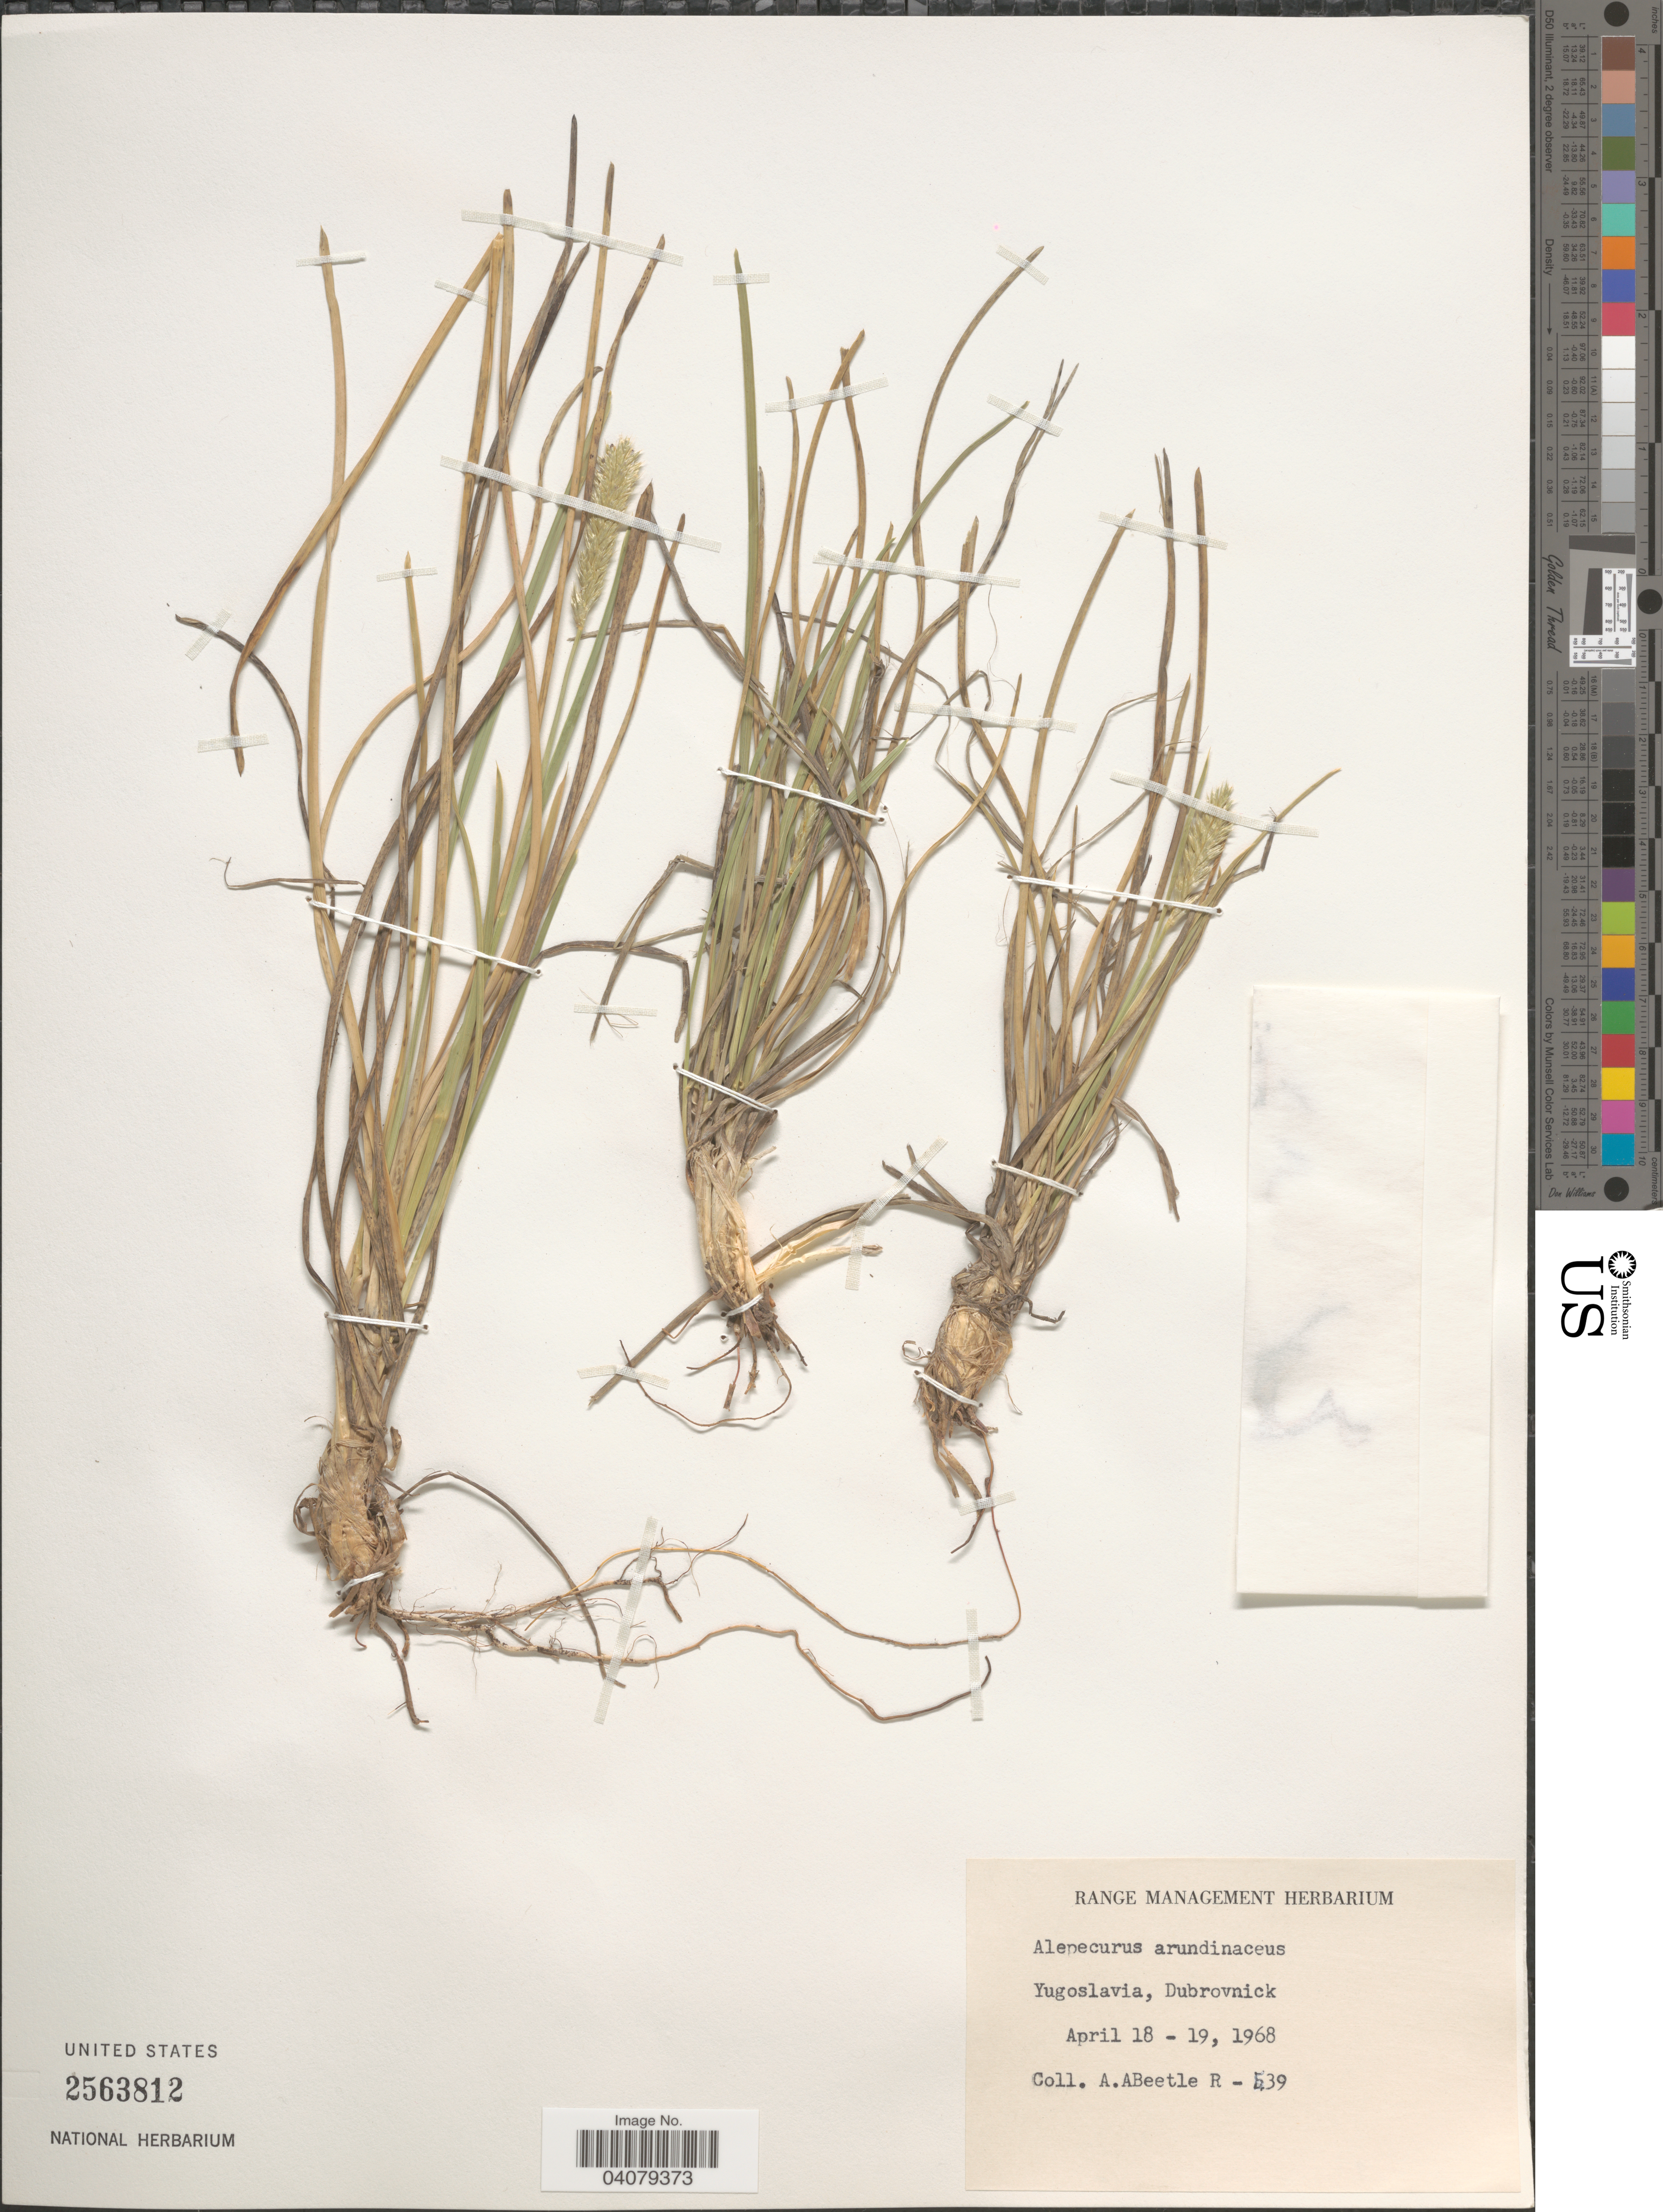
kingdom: Plantae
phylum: Tracheophyta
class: Liliopsida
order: Poales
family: Poaceae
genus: Alopecurus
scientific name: Alopecurus arundinaceus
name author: Poir.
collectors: A. A. Beetle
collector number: R-439*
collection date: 1968-04-18/1968-04-19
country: Croatia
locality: Dubrovnick.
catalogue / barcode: US 2563812